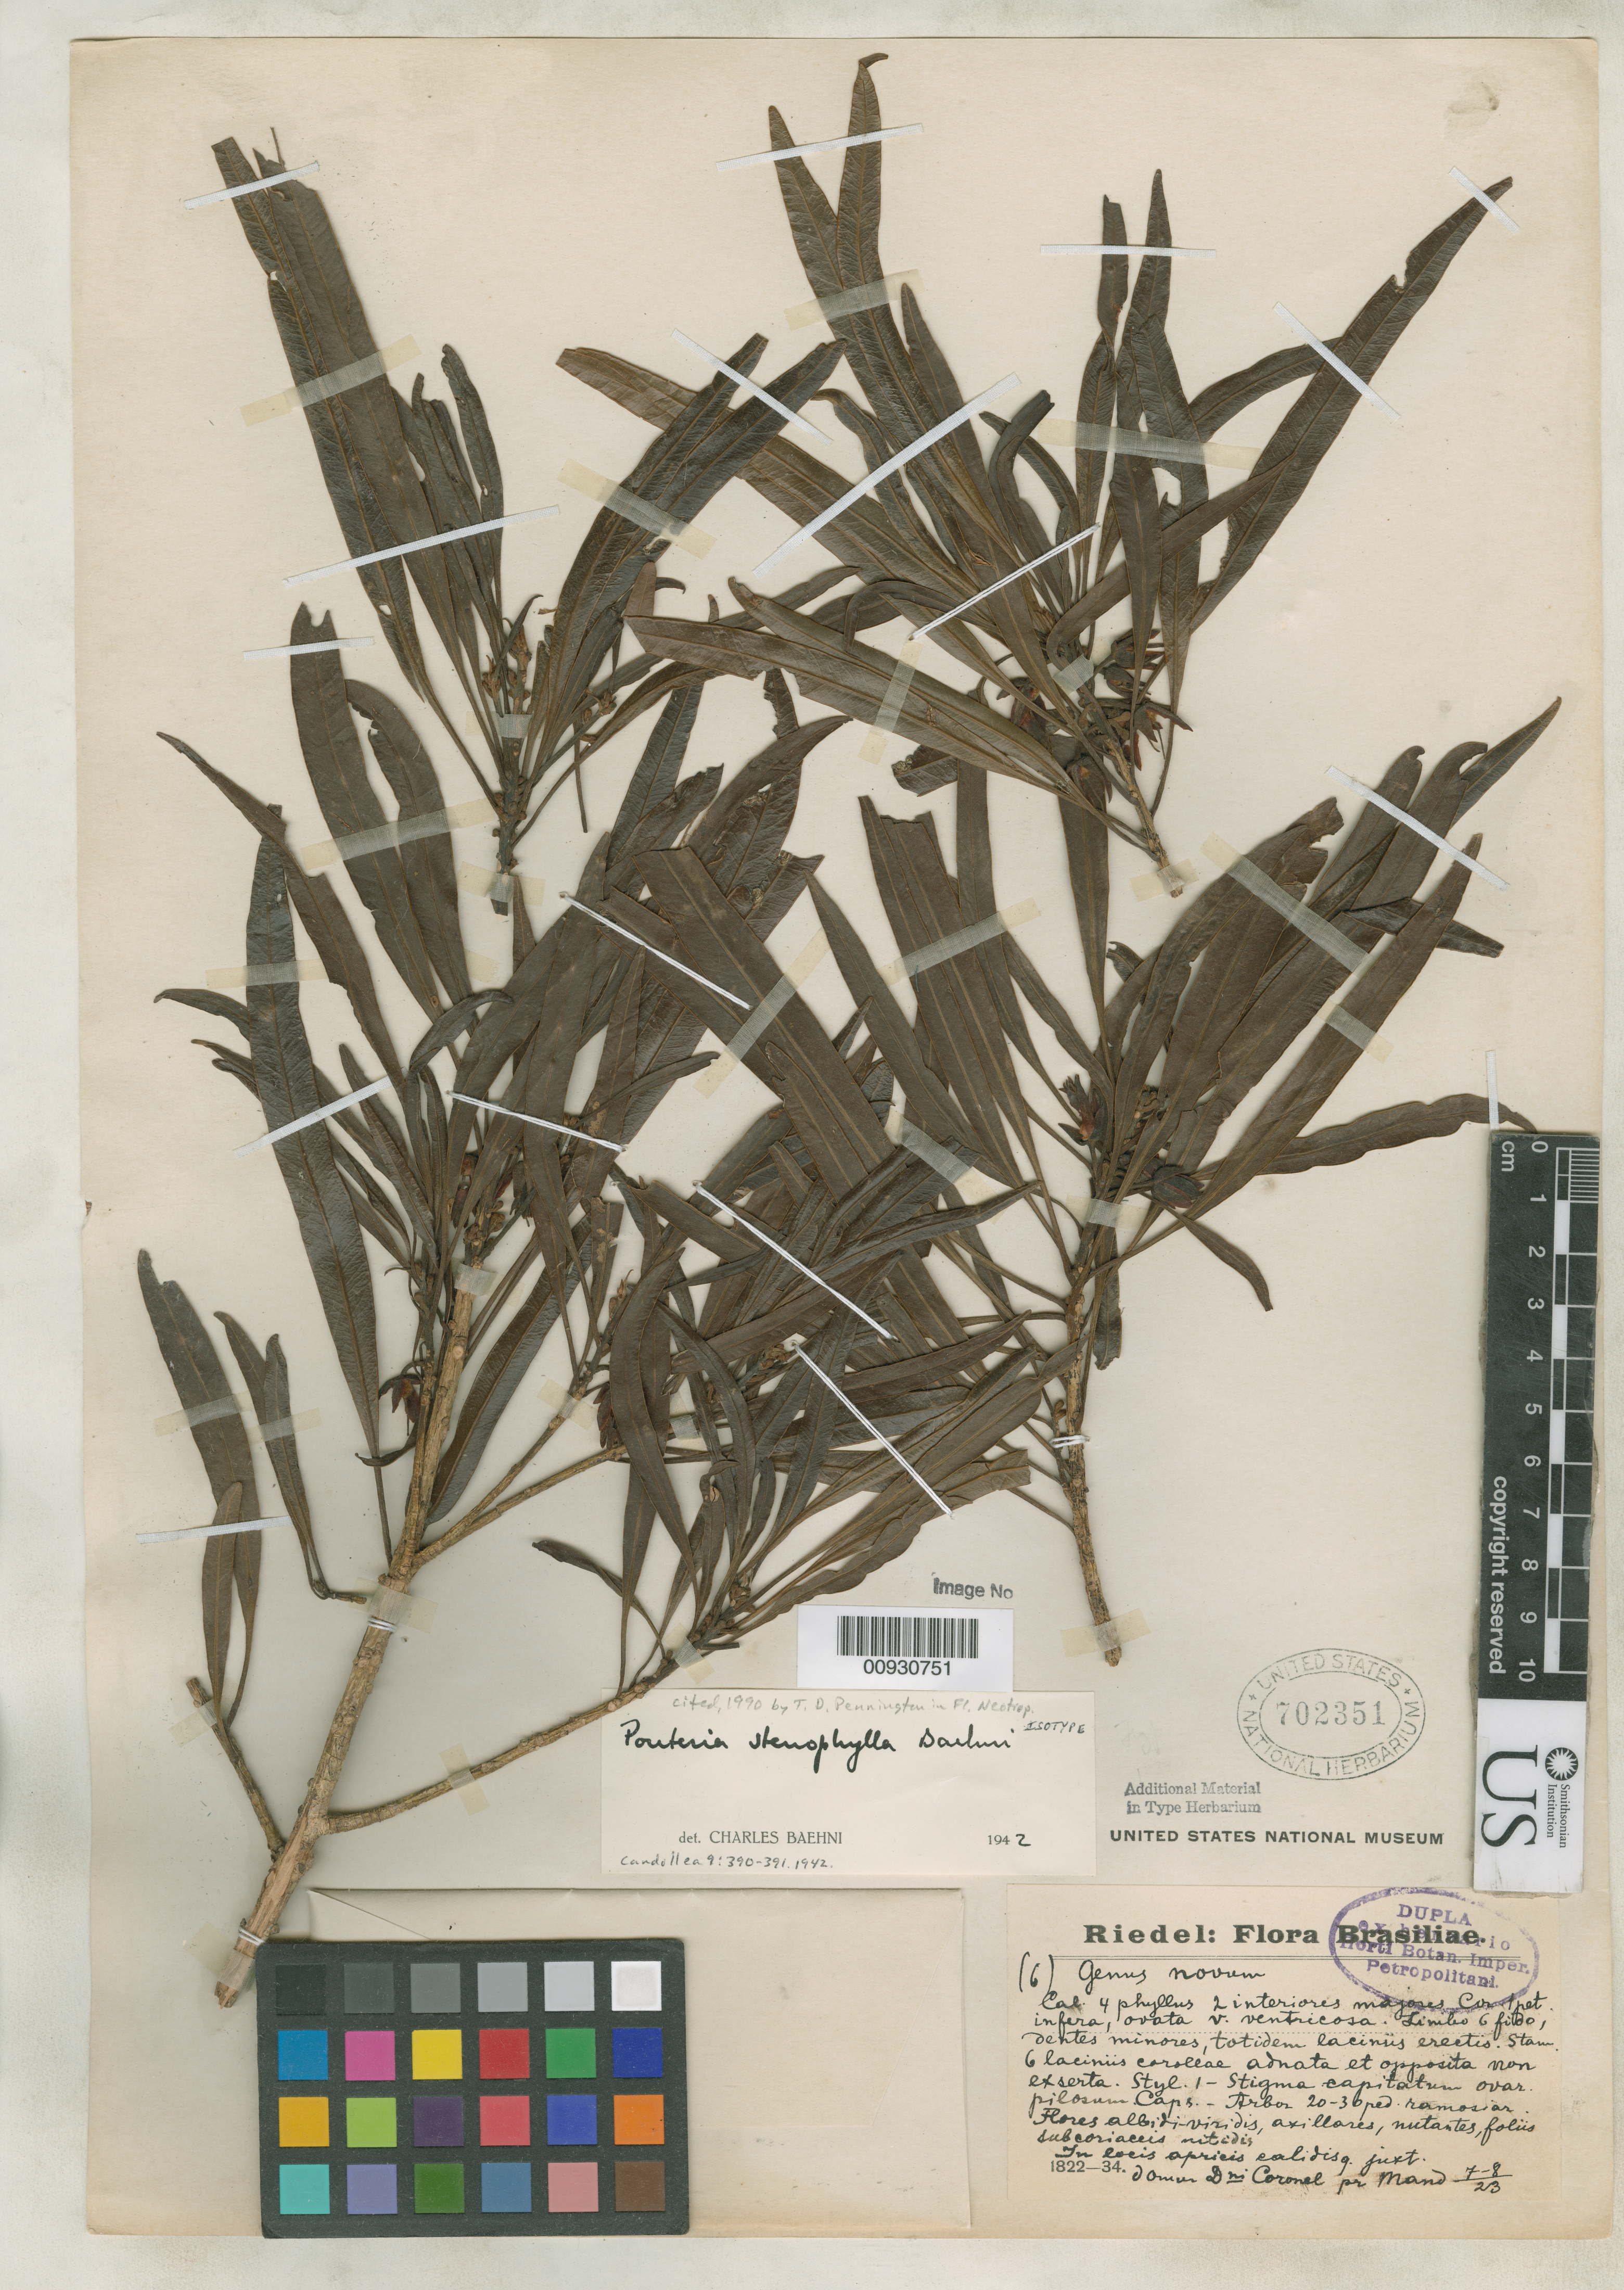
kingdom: Plantae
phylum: Tracheophyta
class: Magnoliopsida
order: Ericales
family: Sapotaceae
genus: Pouteria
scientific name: Pouteria stenophylla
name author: Baehni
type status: Isotype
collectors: L. Riedel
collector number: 6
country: Brazil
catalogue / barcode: US 702351